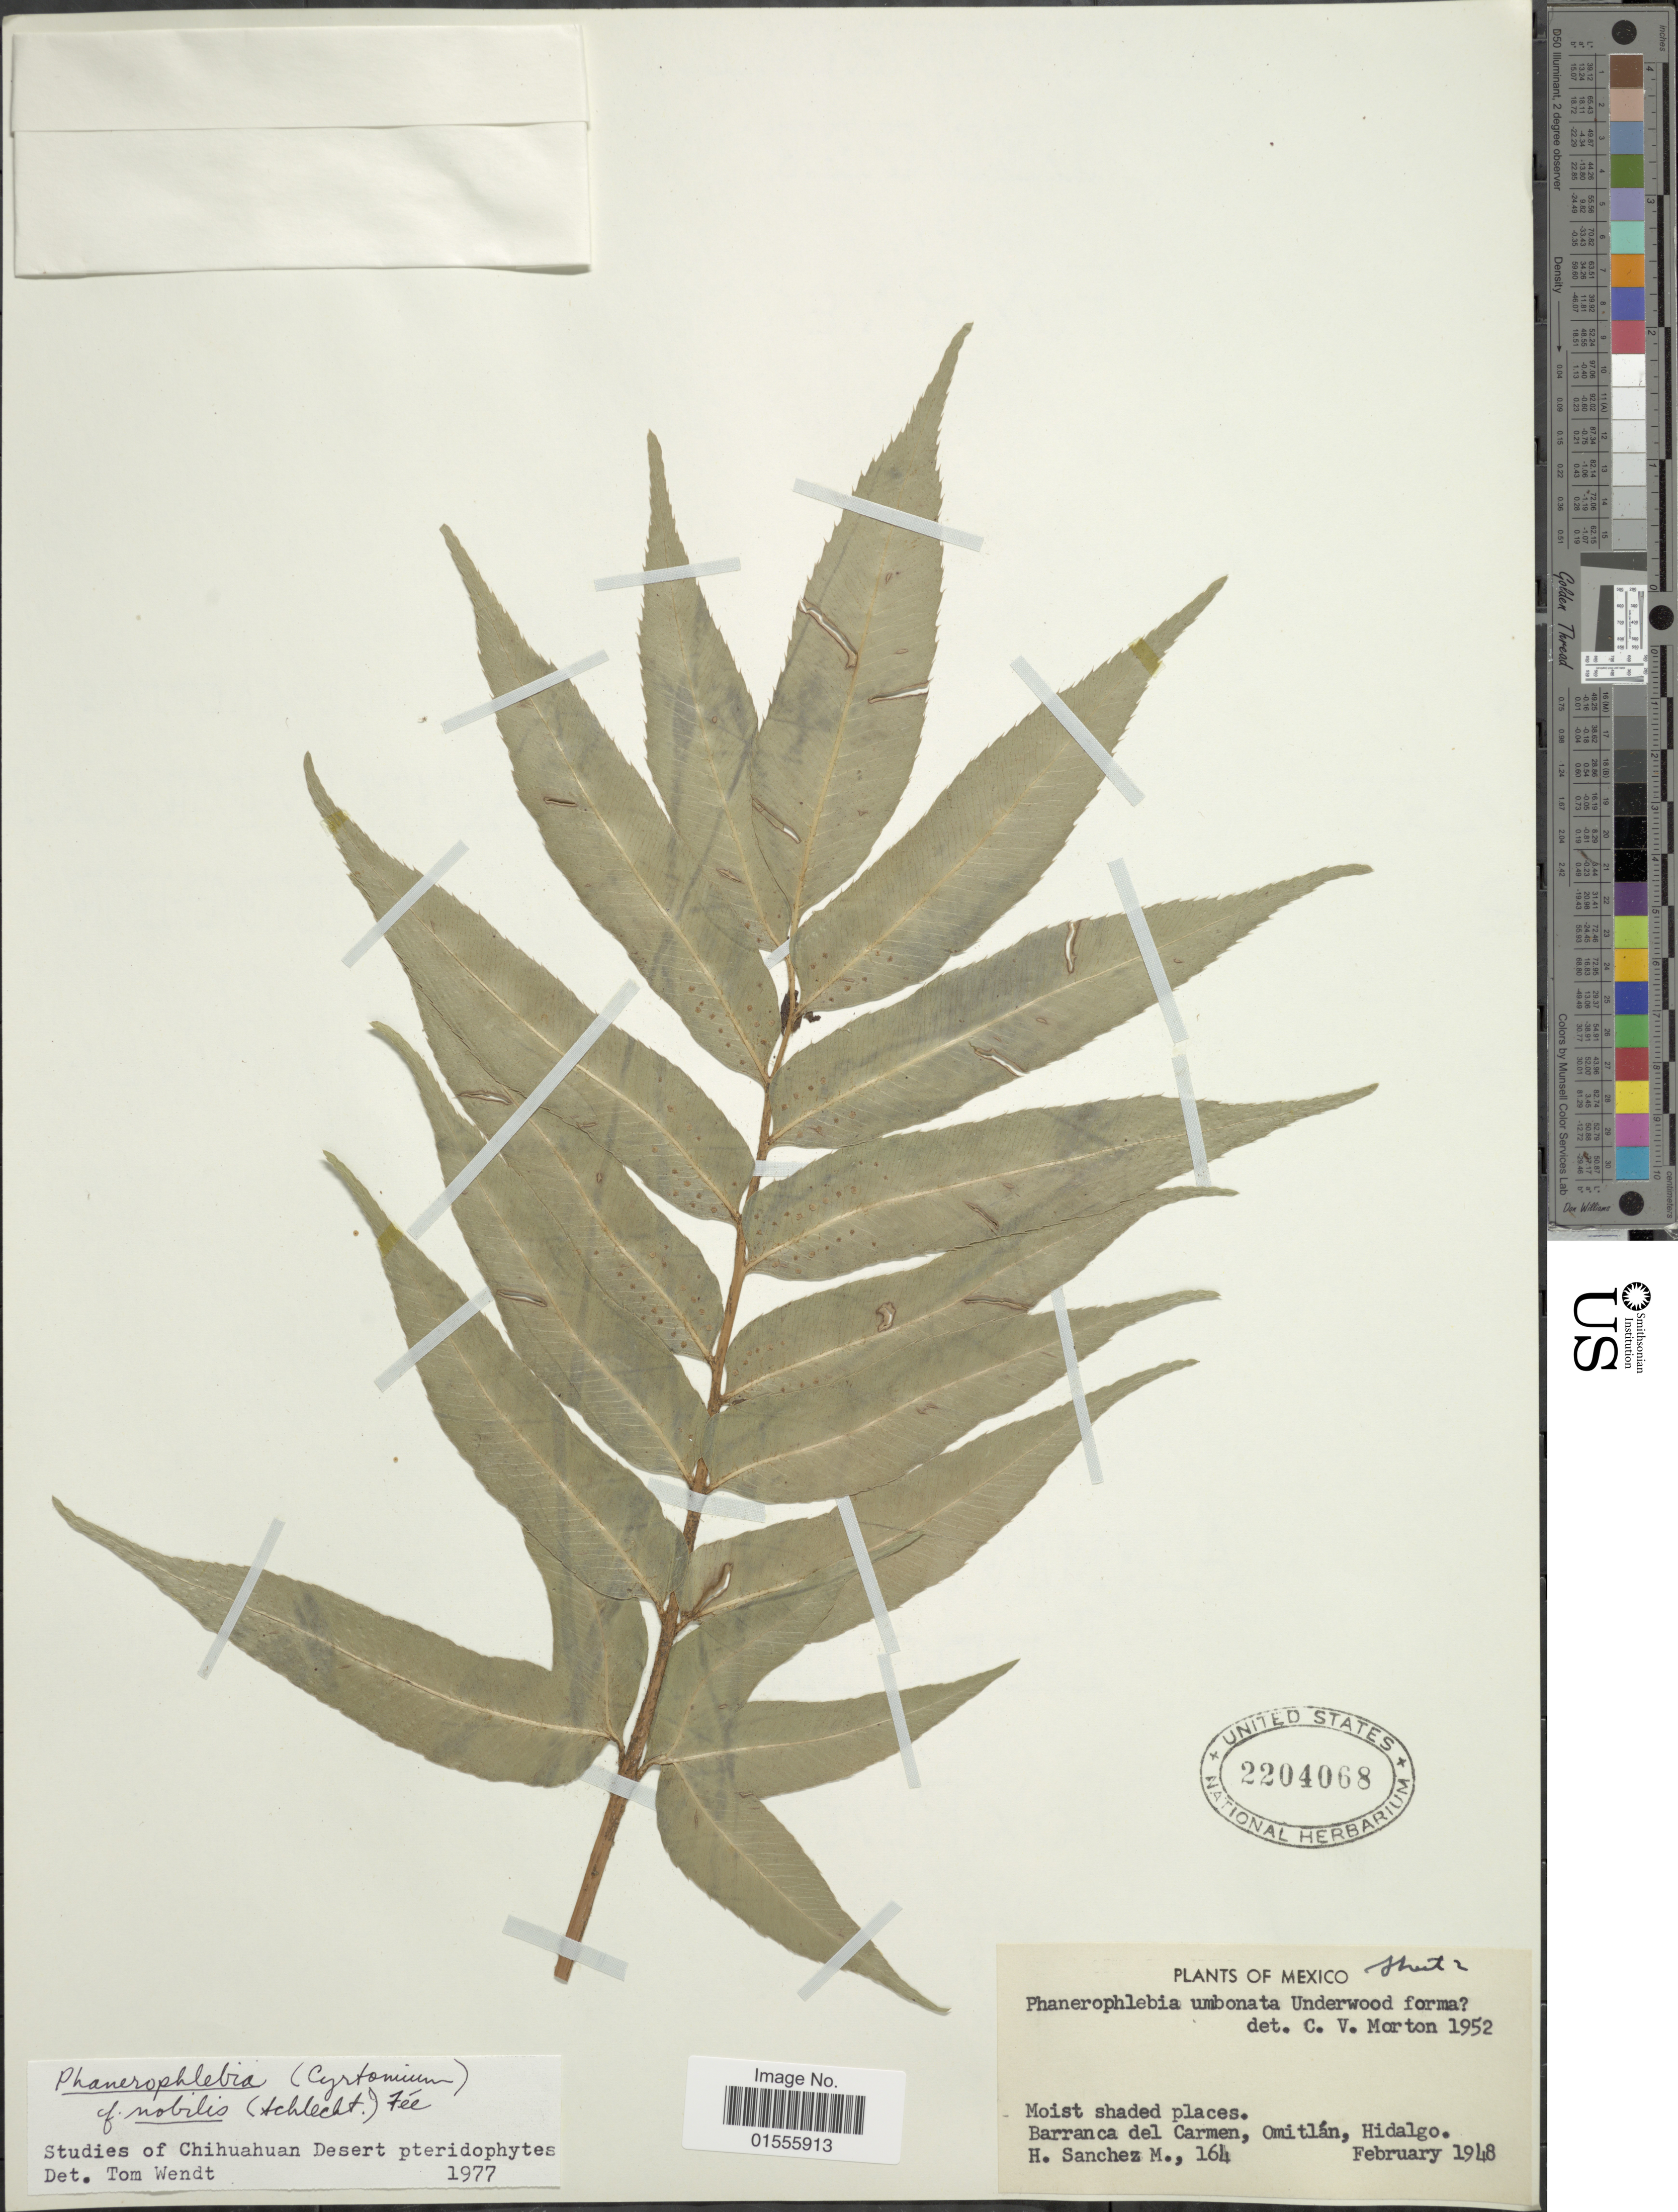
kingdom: Plantae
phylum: Tracheophyta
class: Polypodiopsida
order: Polypodiales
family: Dryopteridaceae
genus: Phanerophlebia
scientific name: Phanerophlebia nobilis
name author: (Schltdl. & Cham.) C. Presl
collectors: H. Sánchez-Mejorada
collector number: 164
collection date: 1948-02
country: Mexico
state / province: Hidalgo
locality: Barranca del Carmen, Omitlán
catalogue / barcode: US 2204068